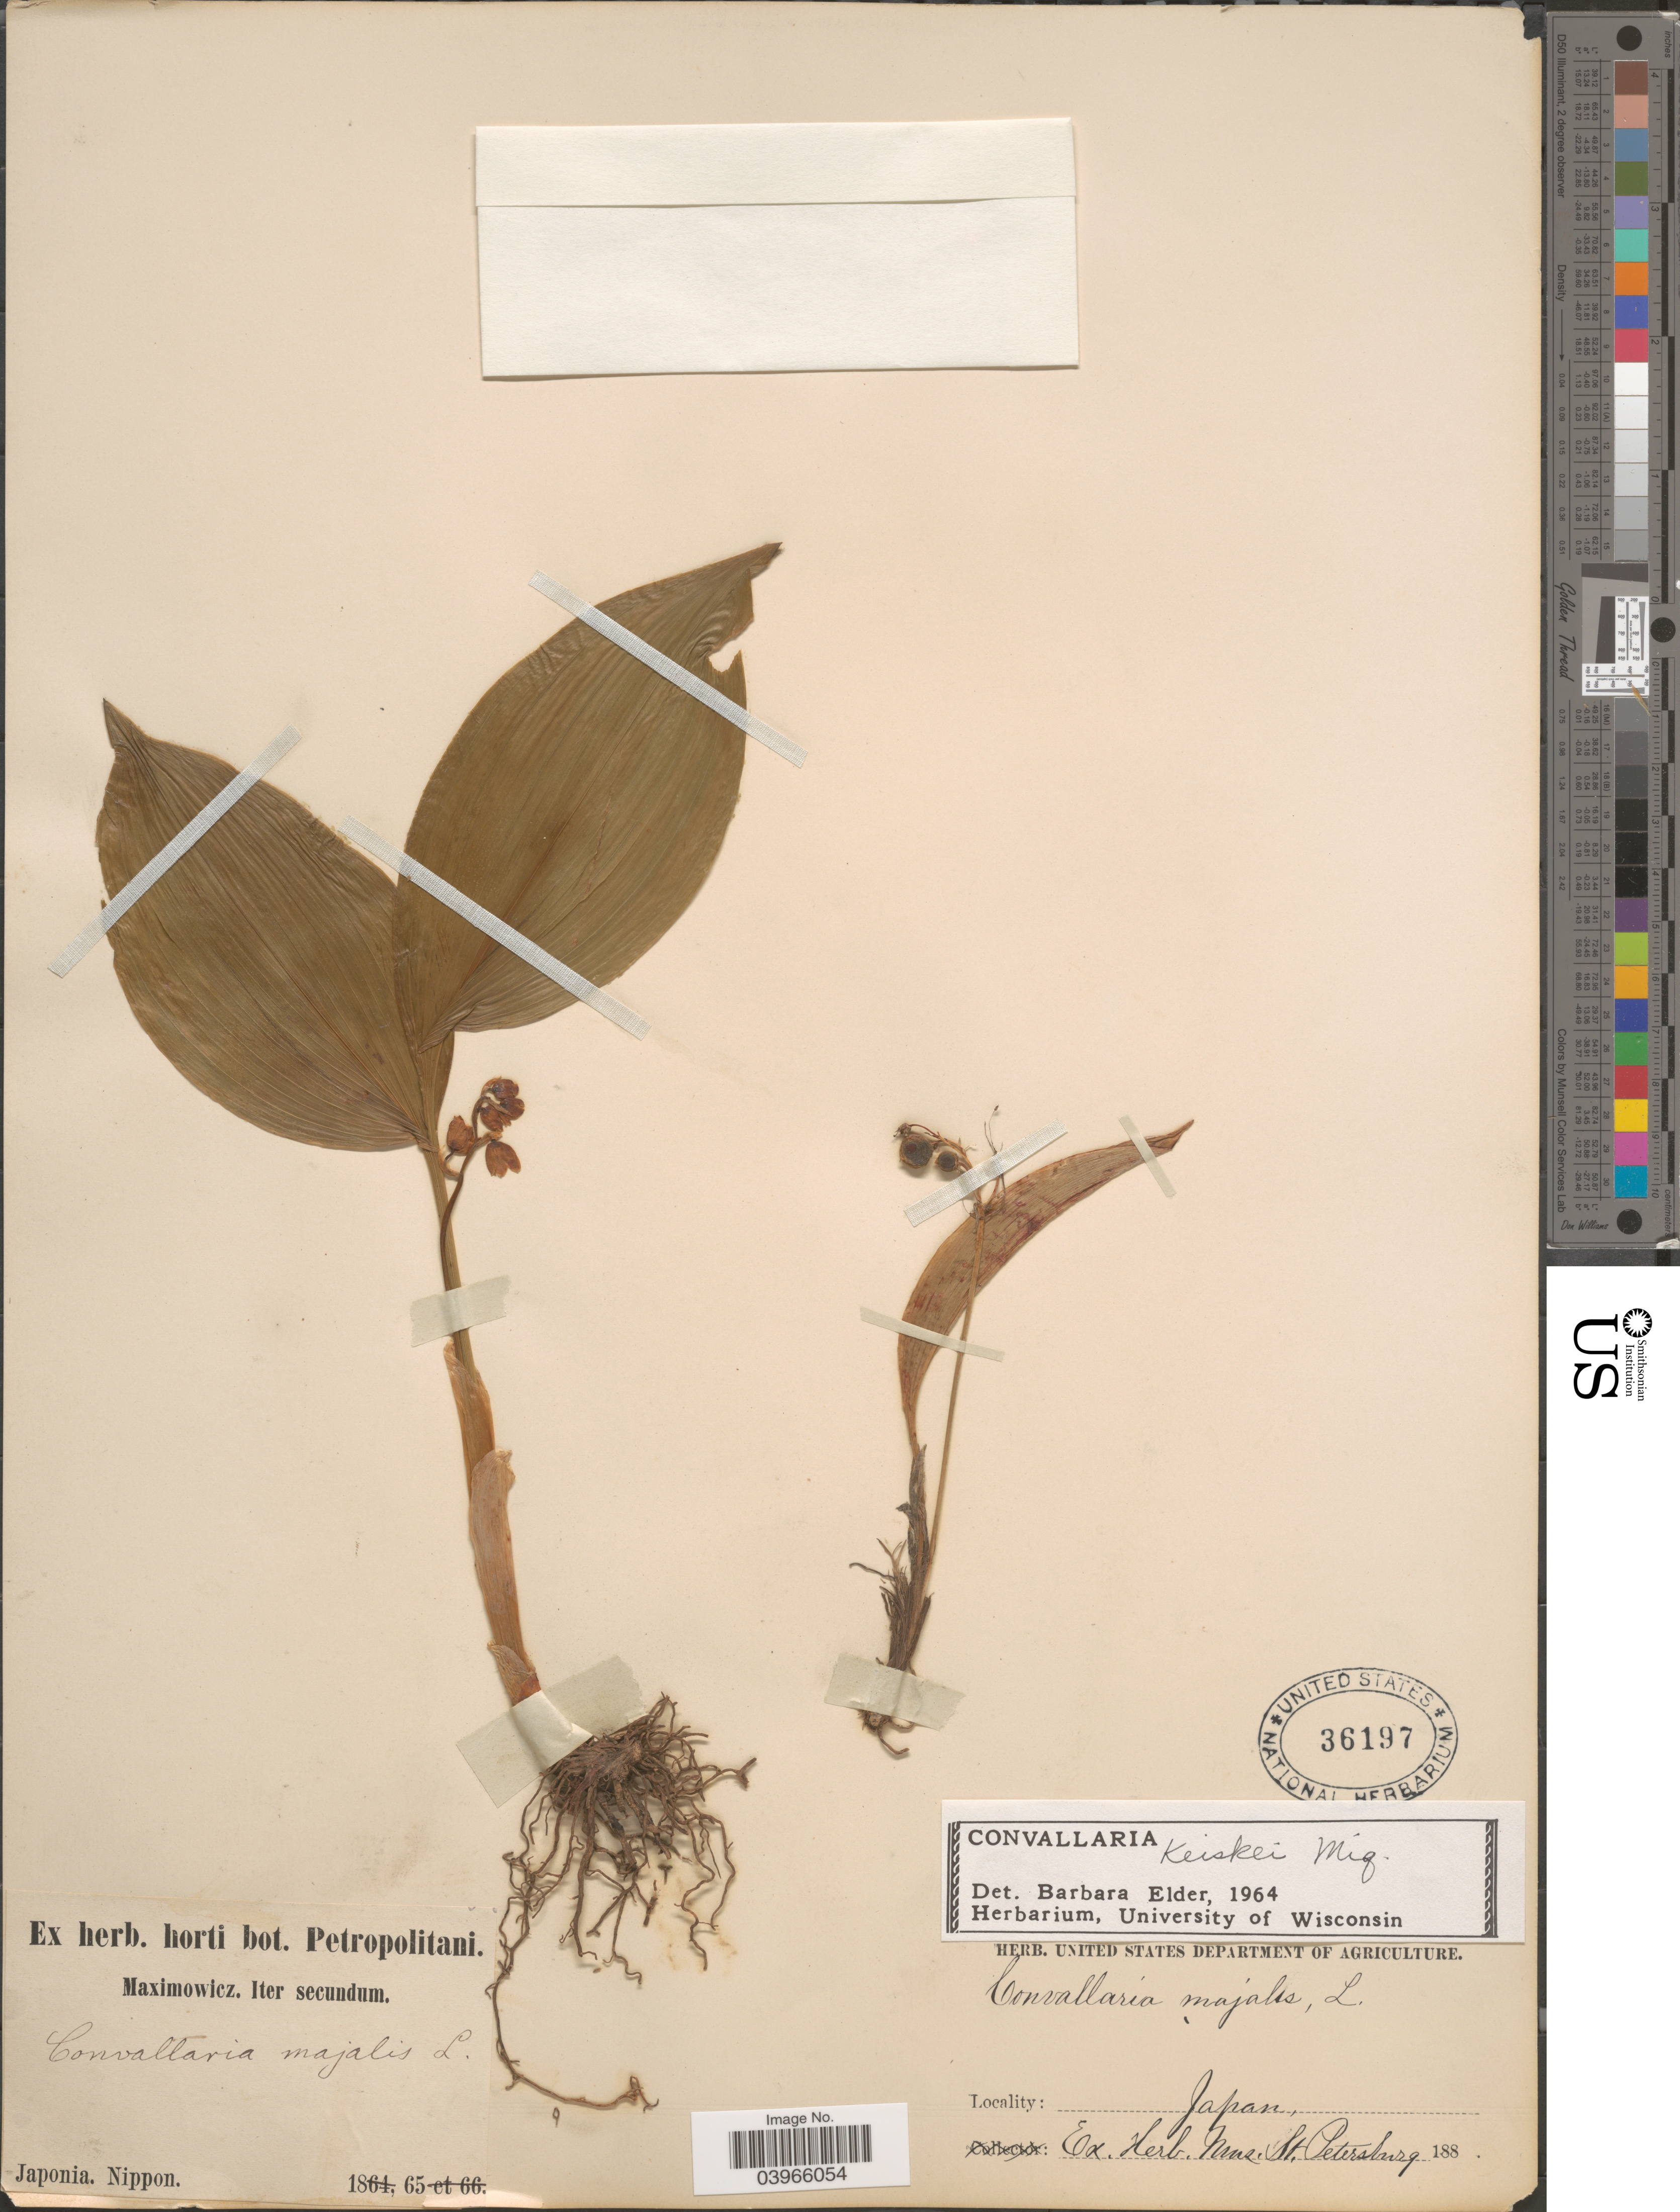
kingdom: Plantae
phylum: Tracheophyta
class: Liliopsida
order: Asparagales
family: Asparagaceae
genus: Convallaria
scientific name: Convallaria keiskei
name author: Miq.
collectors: Maximowicz, --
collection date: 1865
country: Japan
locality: Japonia. Nippon.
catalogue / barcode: US 36197